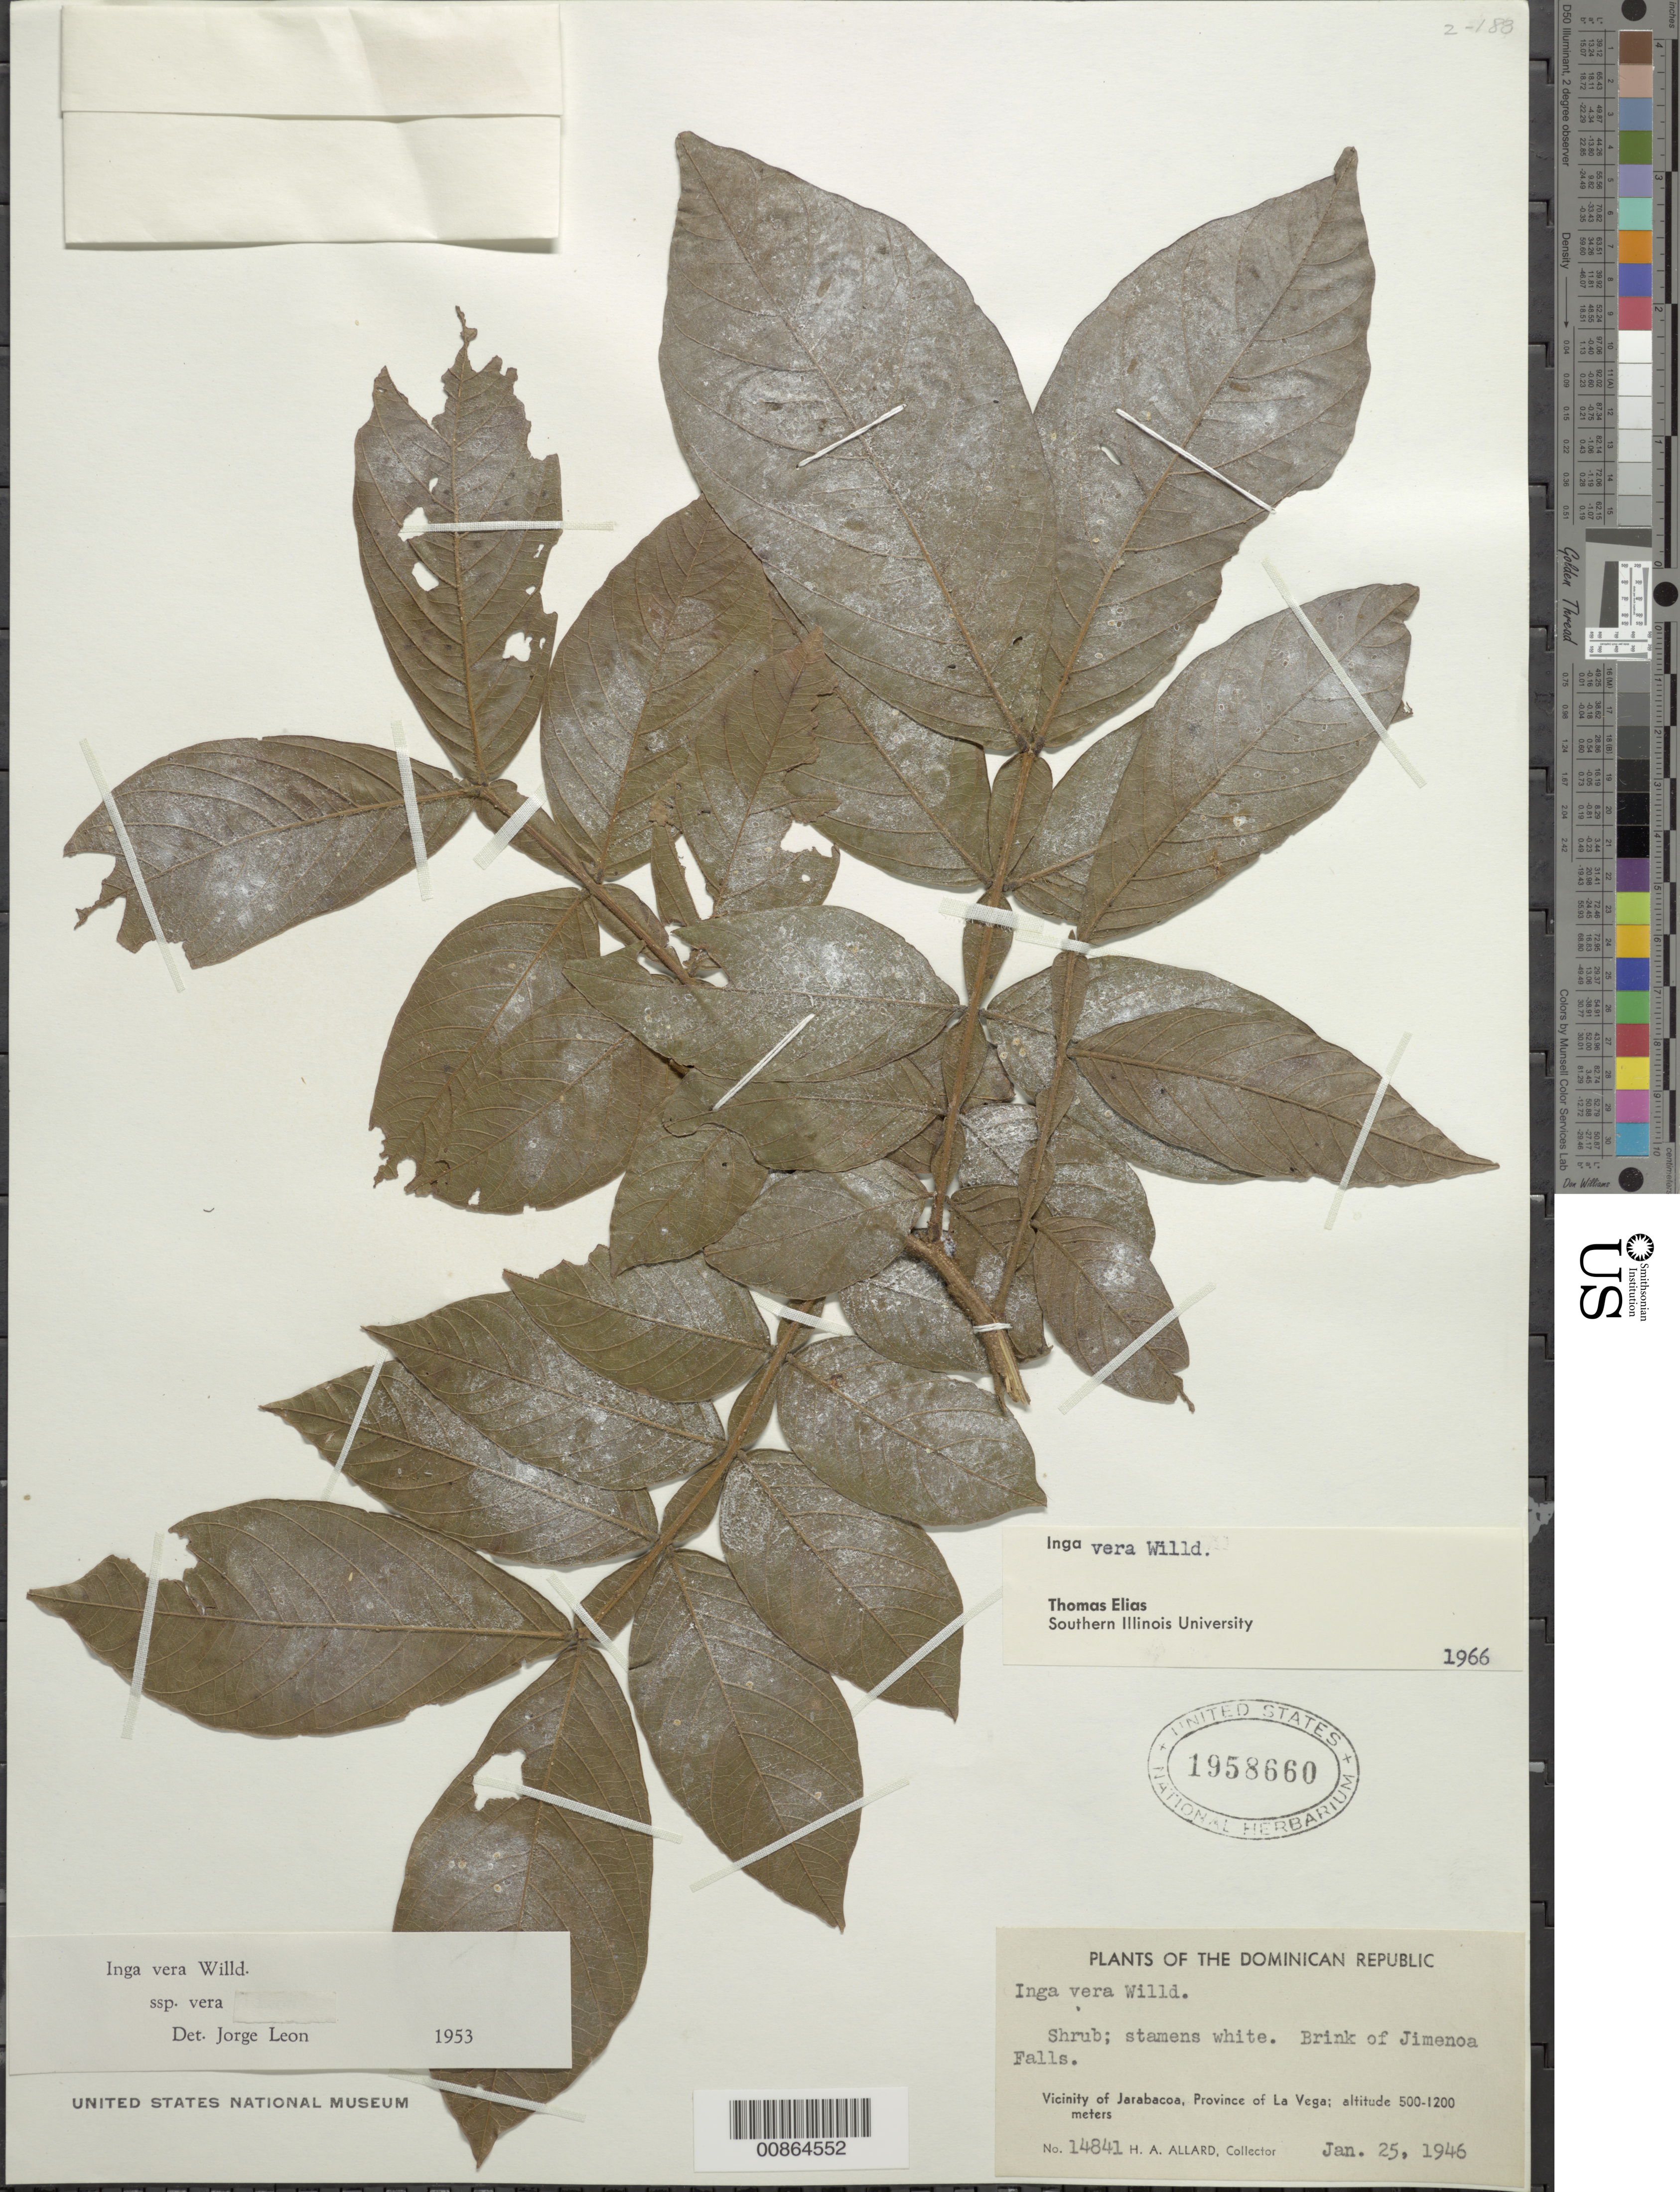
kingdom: Plantae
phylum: Tracheophyta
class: Magnoliopsida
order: Fabales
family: Fabaceae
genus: Inga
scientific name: Inga vera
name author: Willd.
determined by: Elias, T., (SIU), Southern Illinois University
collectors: H. A. Allard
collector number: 14841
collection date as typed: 25 Jan 1946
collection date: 1946-01-25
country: Dominican Republic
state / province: La Vega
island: Hispaniola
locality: Vicinity of Jarabacoa. Brink of Jimenoa Falls.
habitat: Brink of Falls.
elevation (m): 500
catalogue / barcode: US 1958660